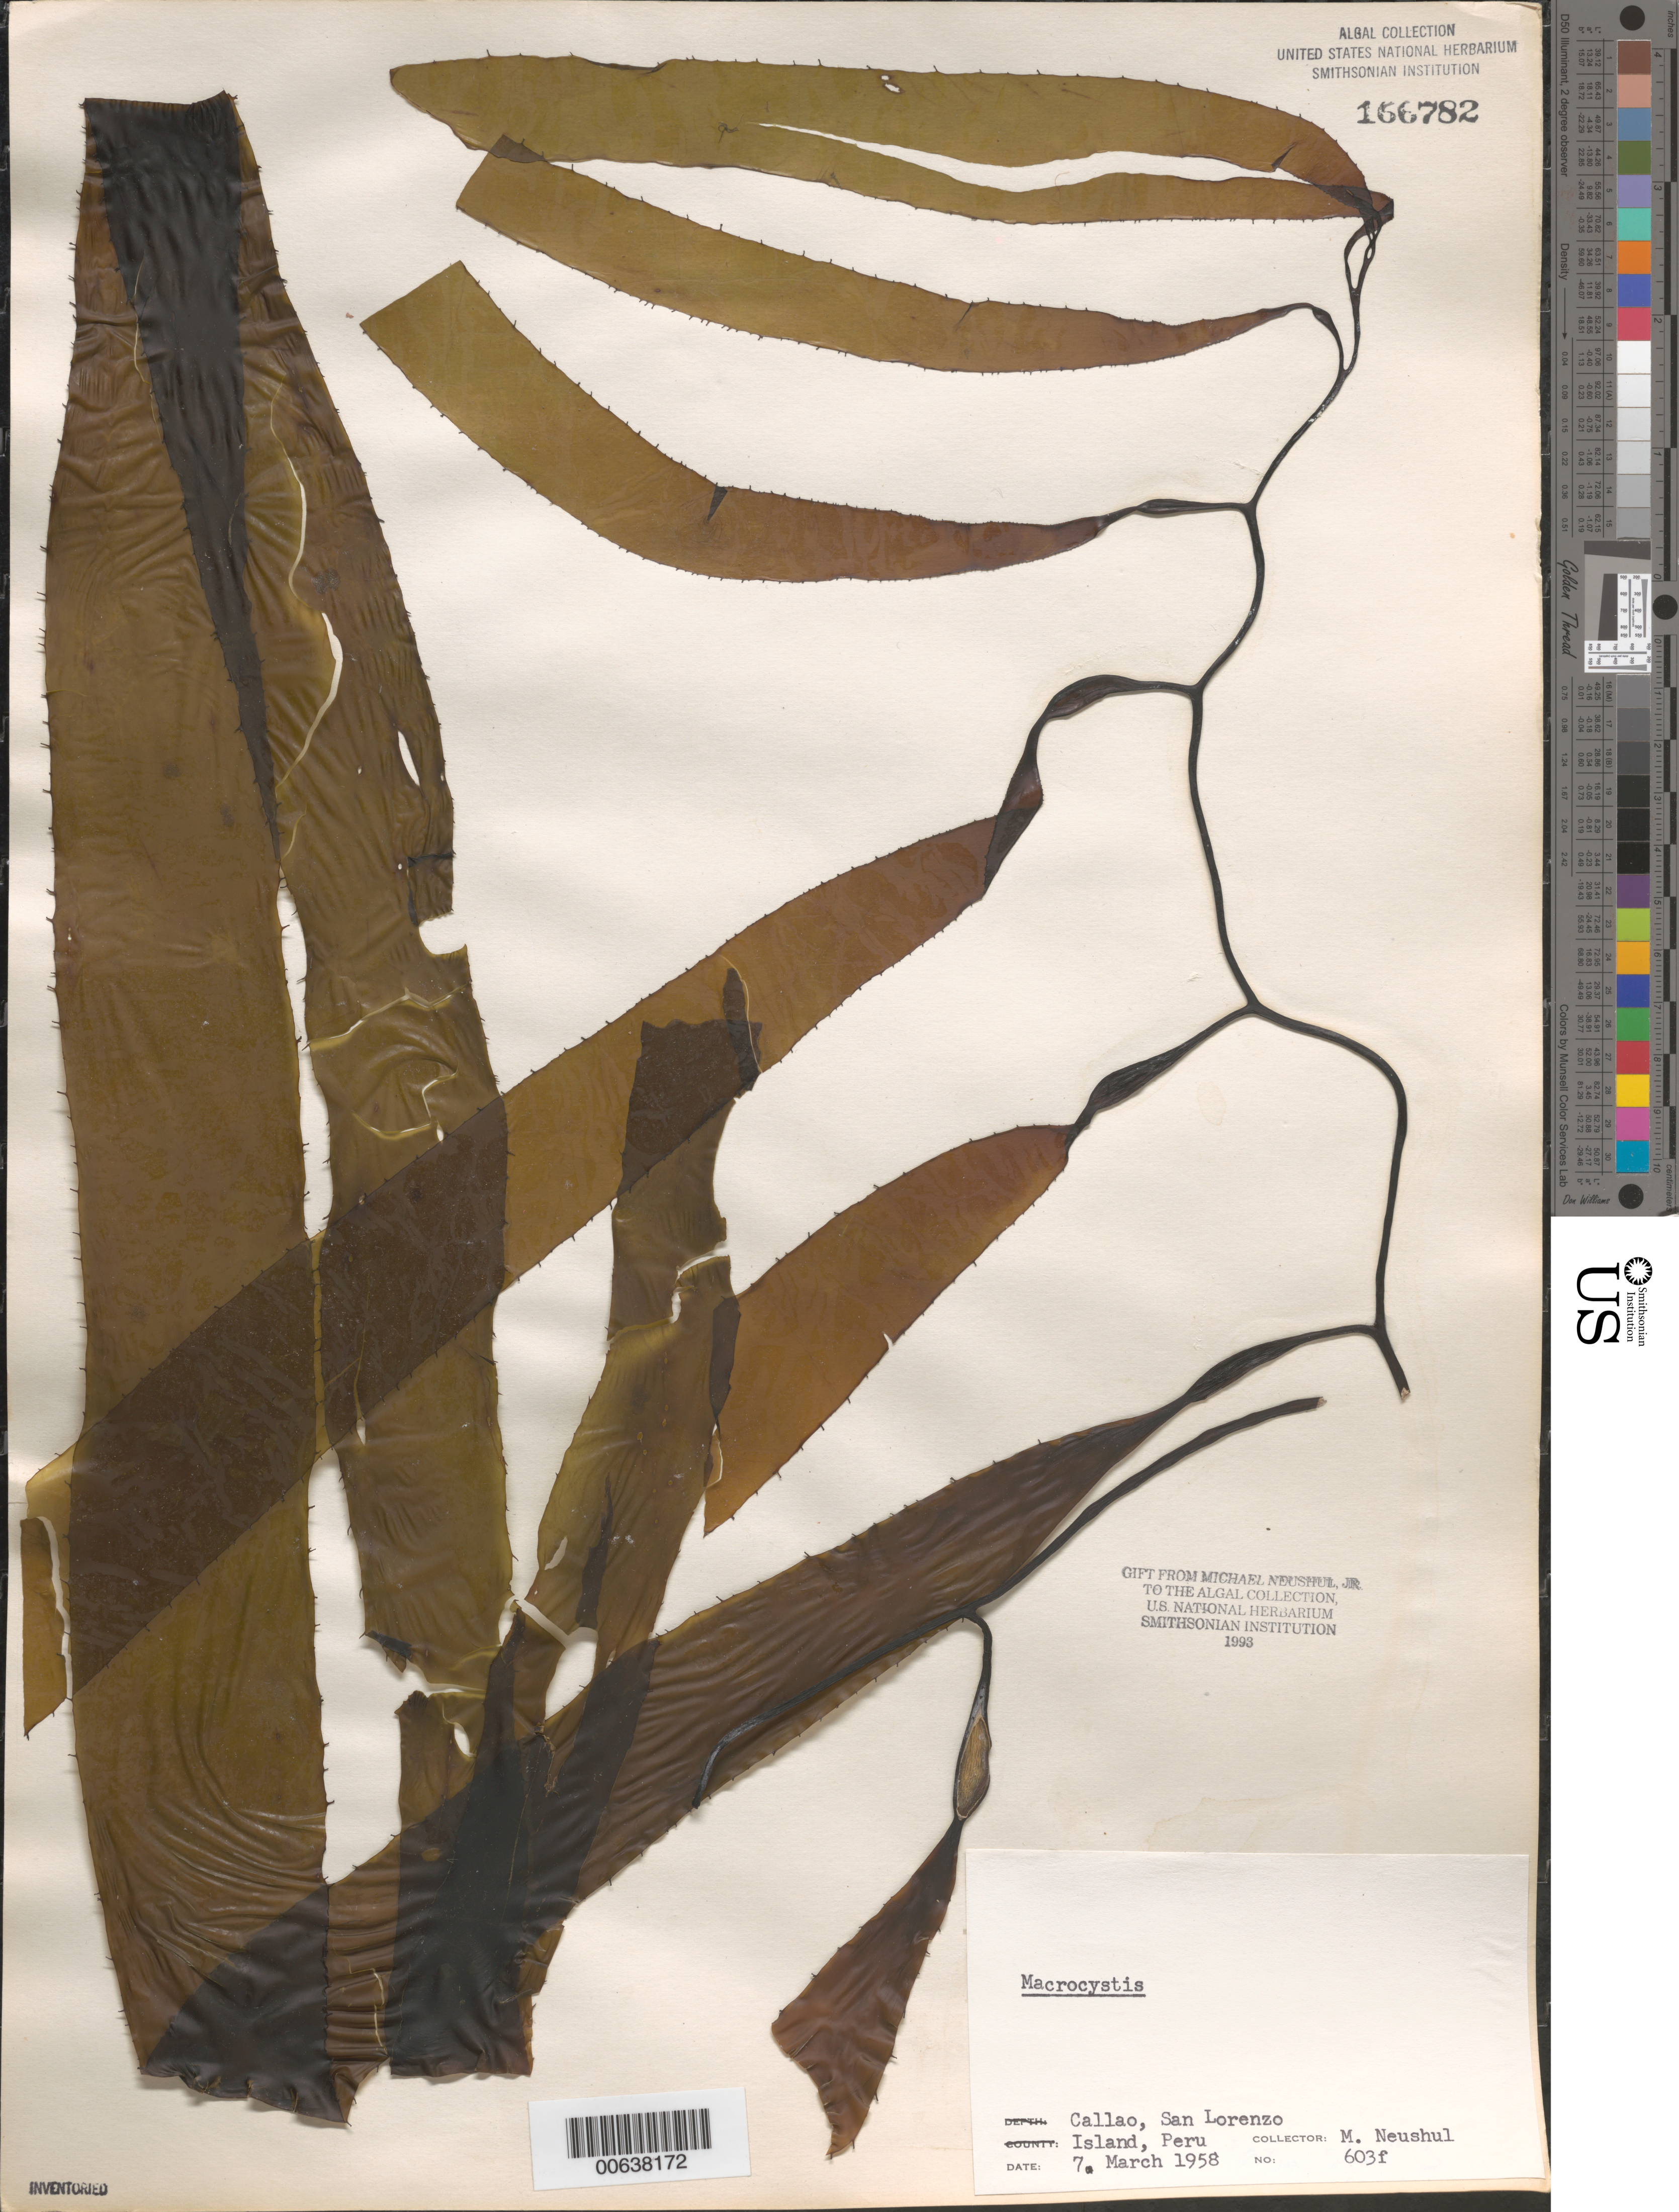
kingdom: Chromista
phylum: Ochrophyta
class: Phaeophyceae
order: Laminariales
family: Laminariaceae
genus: Macrocystis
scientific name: Macrocystis sp.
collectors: M. Neushul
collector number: Neushul 603f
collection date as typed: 07 Mar 1958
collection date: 1958-03-07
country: Peru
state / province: Callao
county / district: Callao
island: Isla San Lorenzo (San Lorenzo Island)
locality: Callao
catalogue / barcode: US 166782